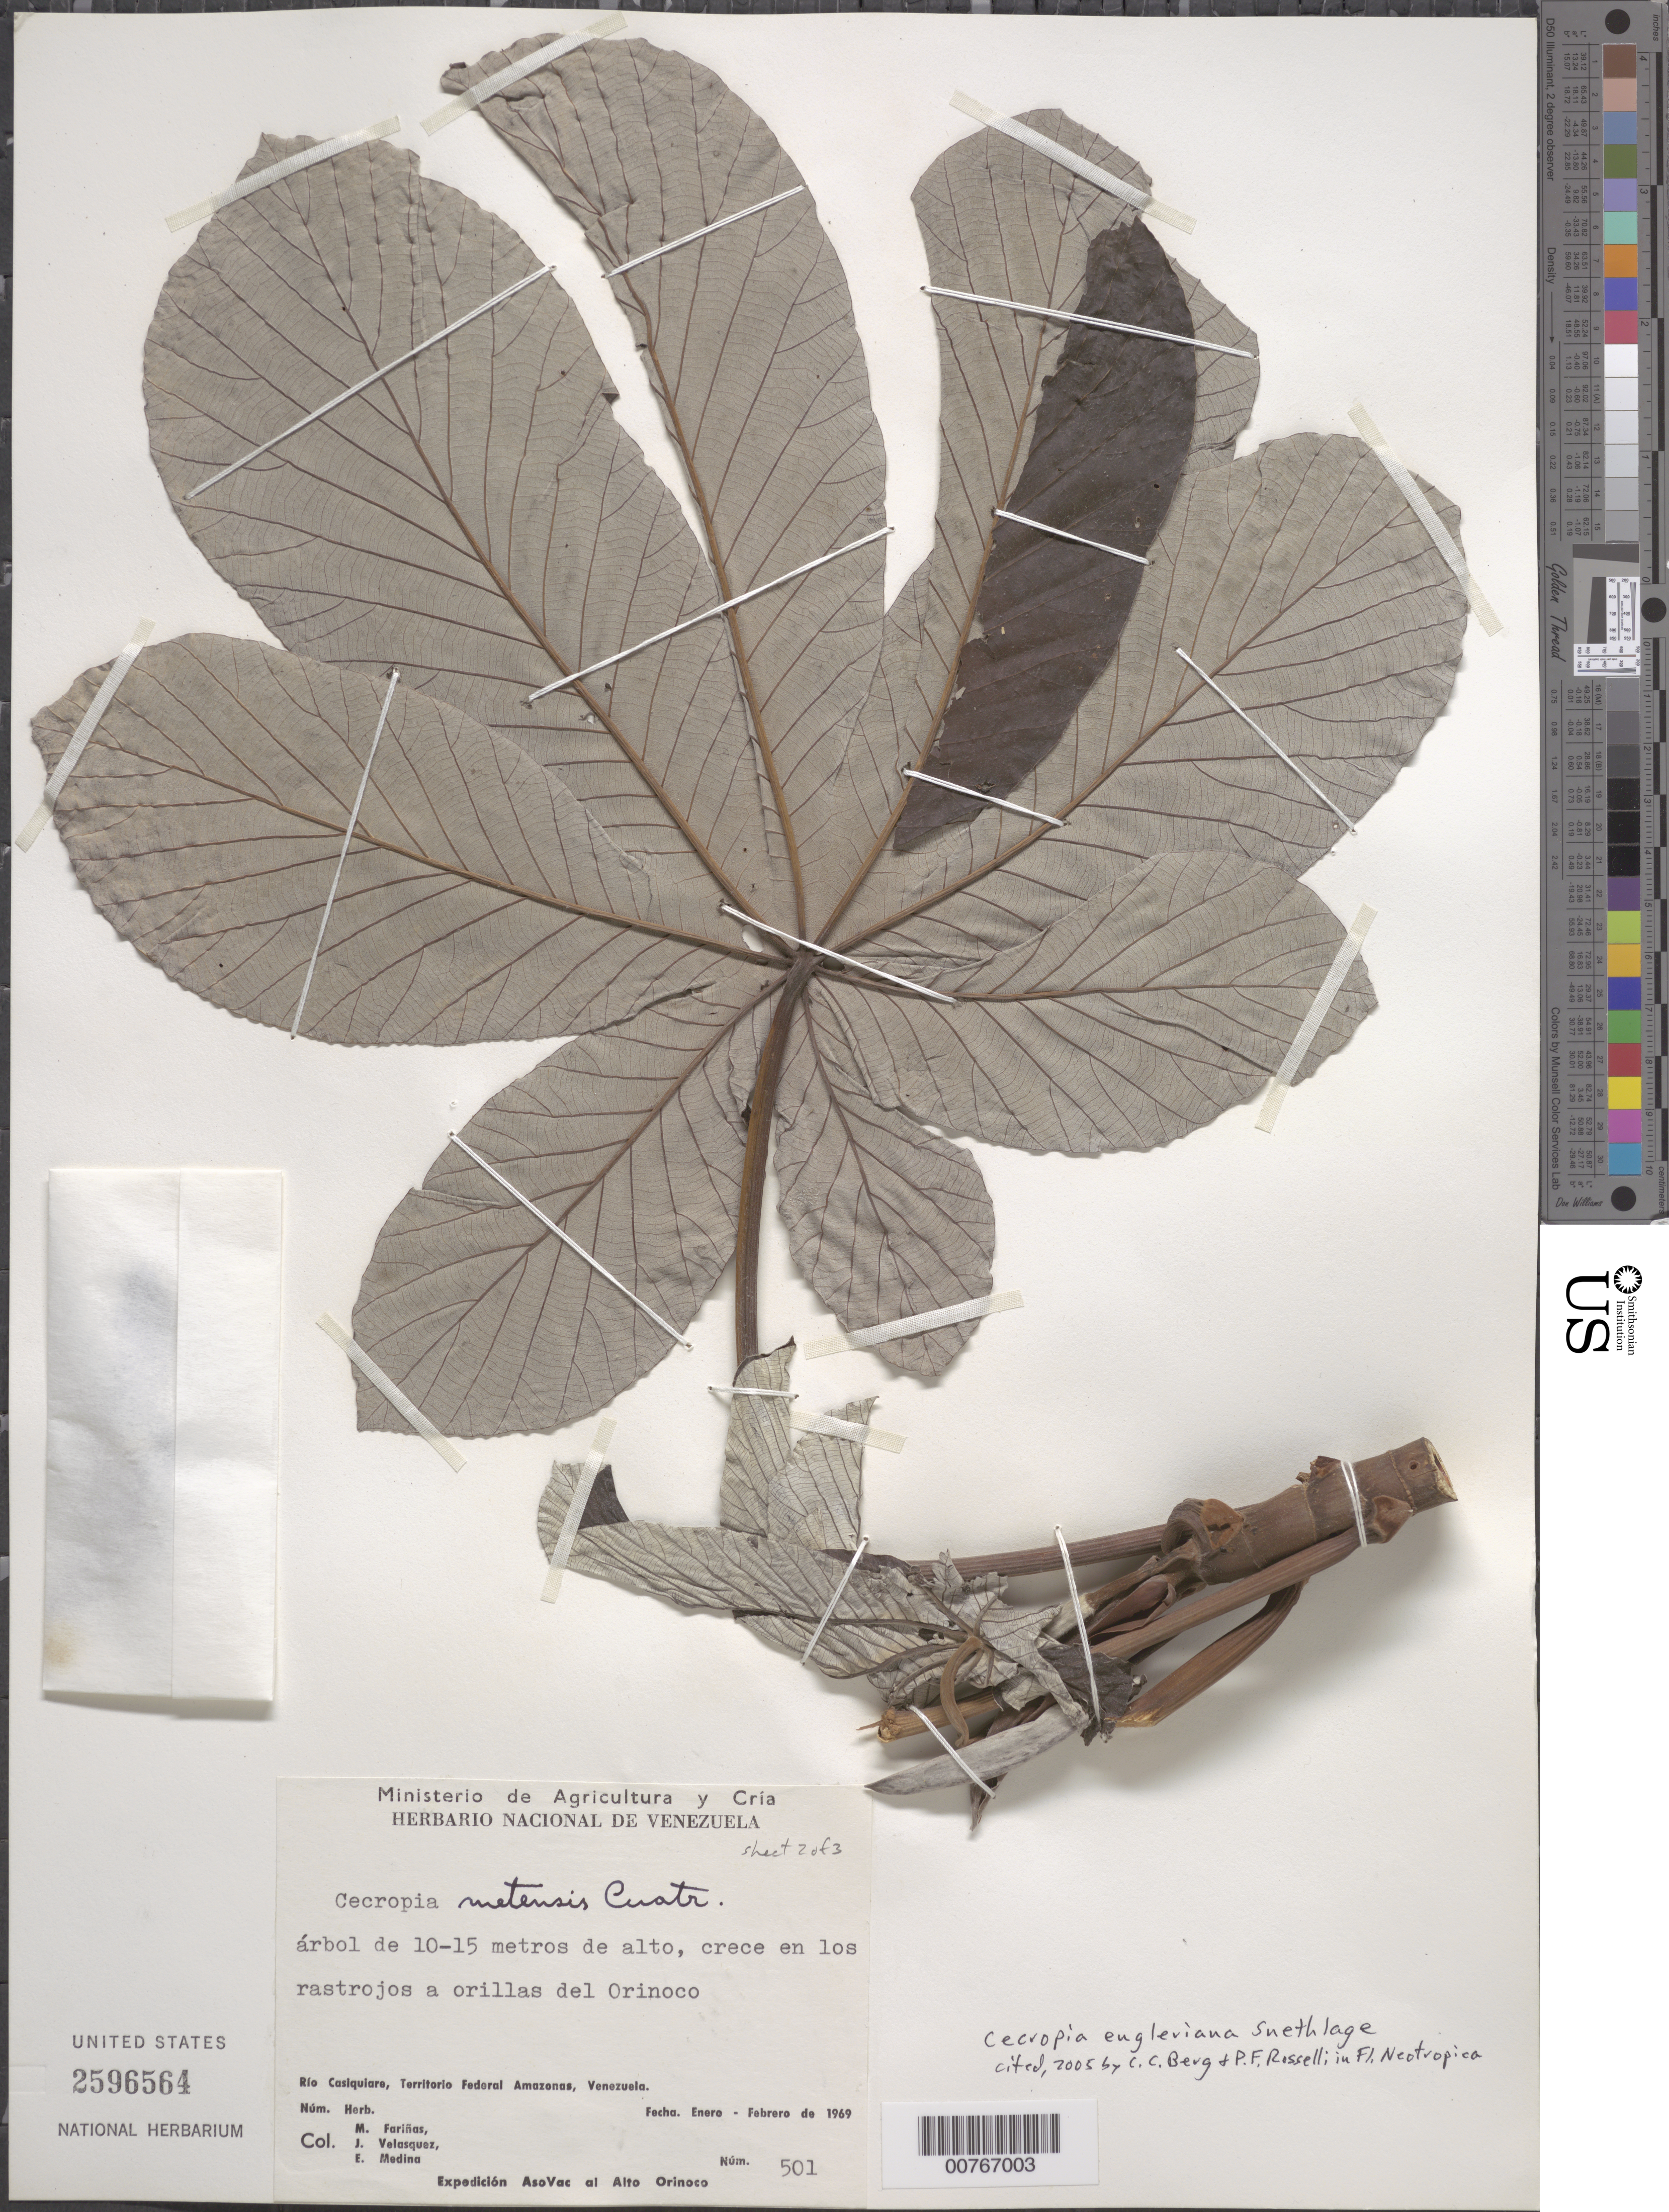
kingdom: Plantae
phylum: Tracheophyta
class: Magnoliopsida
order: Rosales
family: Urticaceae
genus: Cecropia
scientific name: Cecropia engleriana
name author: Snethl.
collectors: M. Fariñas, J. Velasquez & E. Medina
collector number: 501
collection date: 1969-01/1969-02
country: Venezuela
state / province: Amazonas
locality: Crece en los rastrojos a orillas del Orinoco. Rio Casiquiare, Territorio Federal Amazonas. Alto Orinoco.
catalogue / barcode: US 2596564